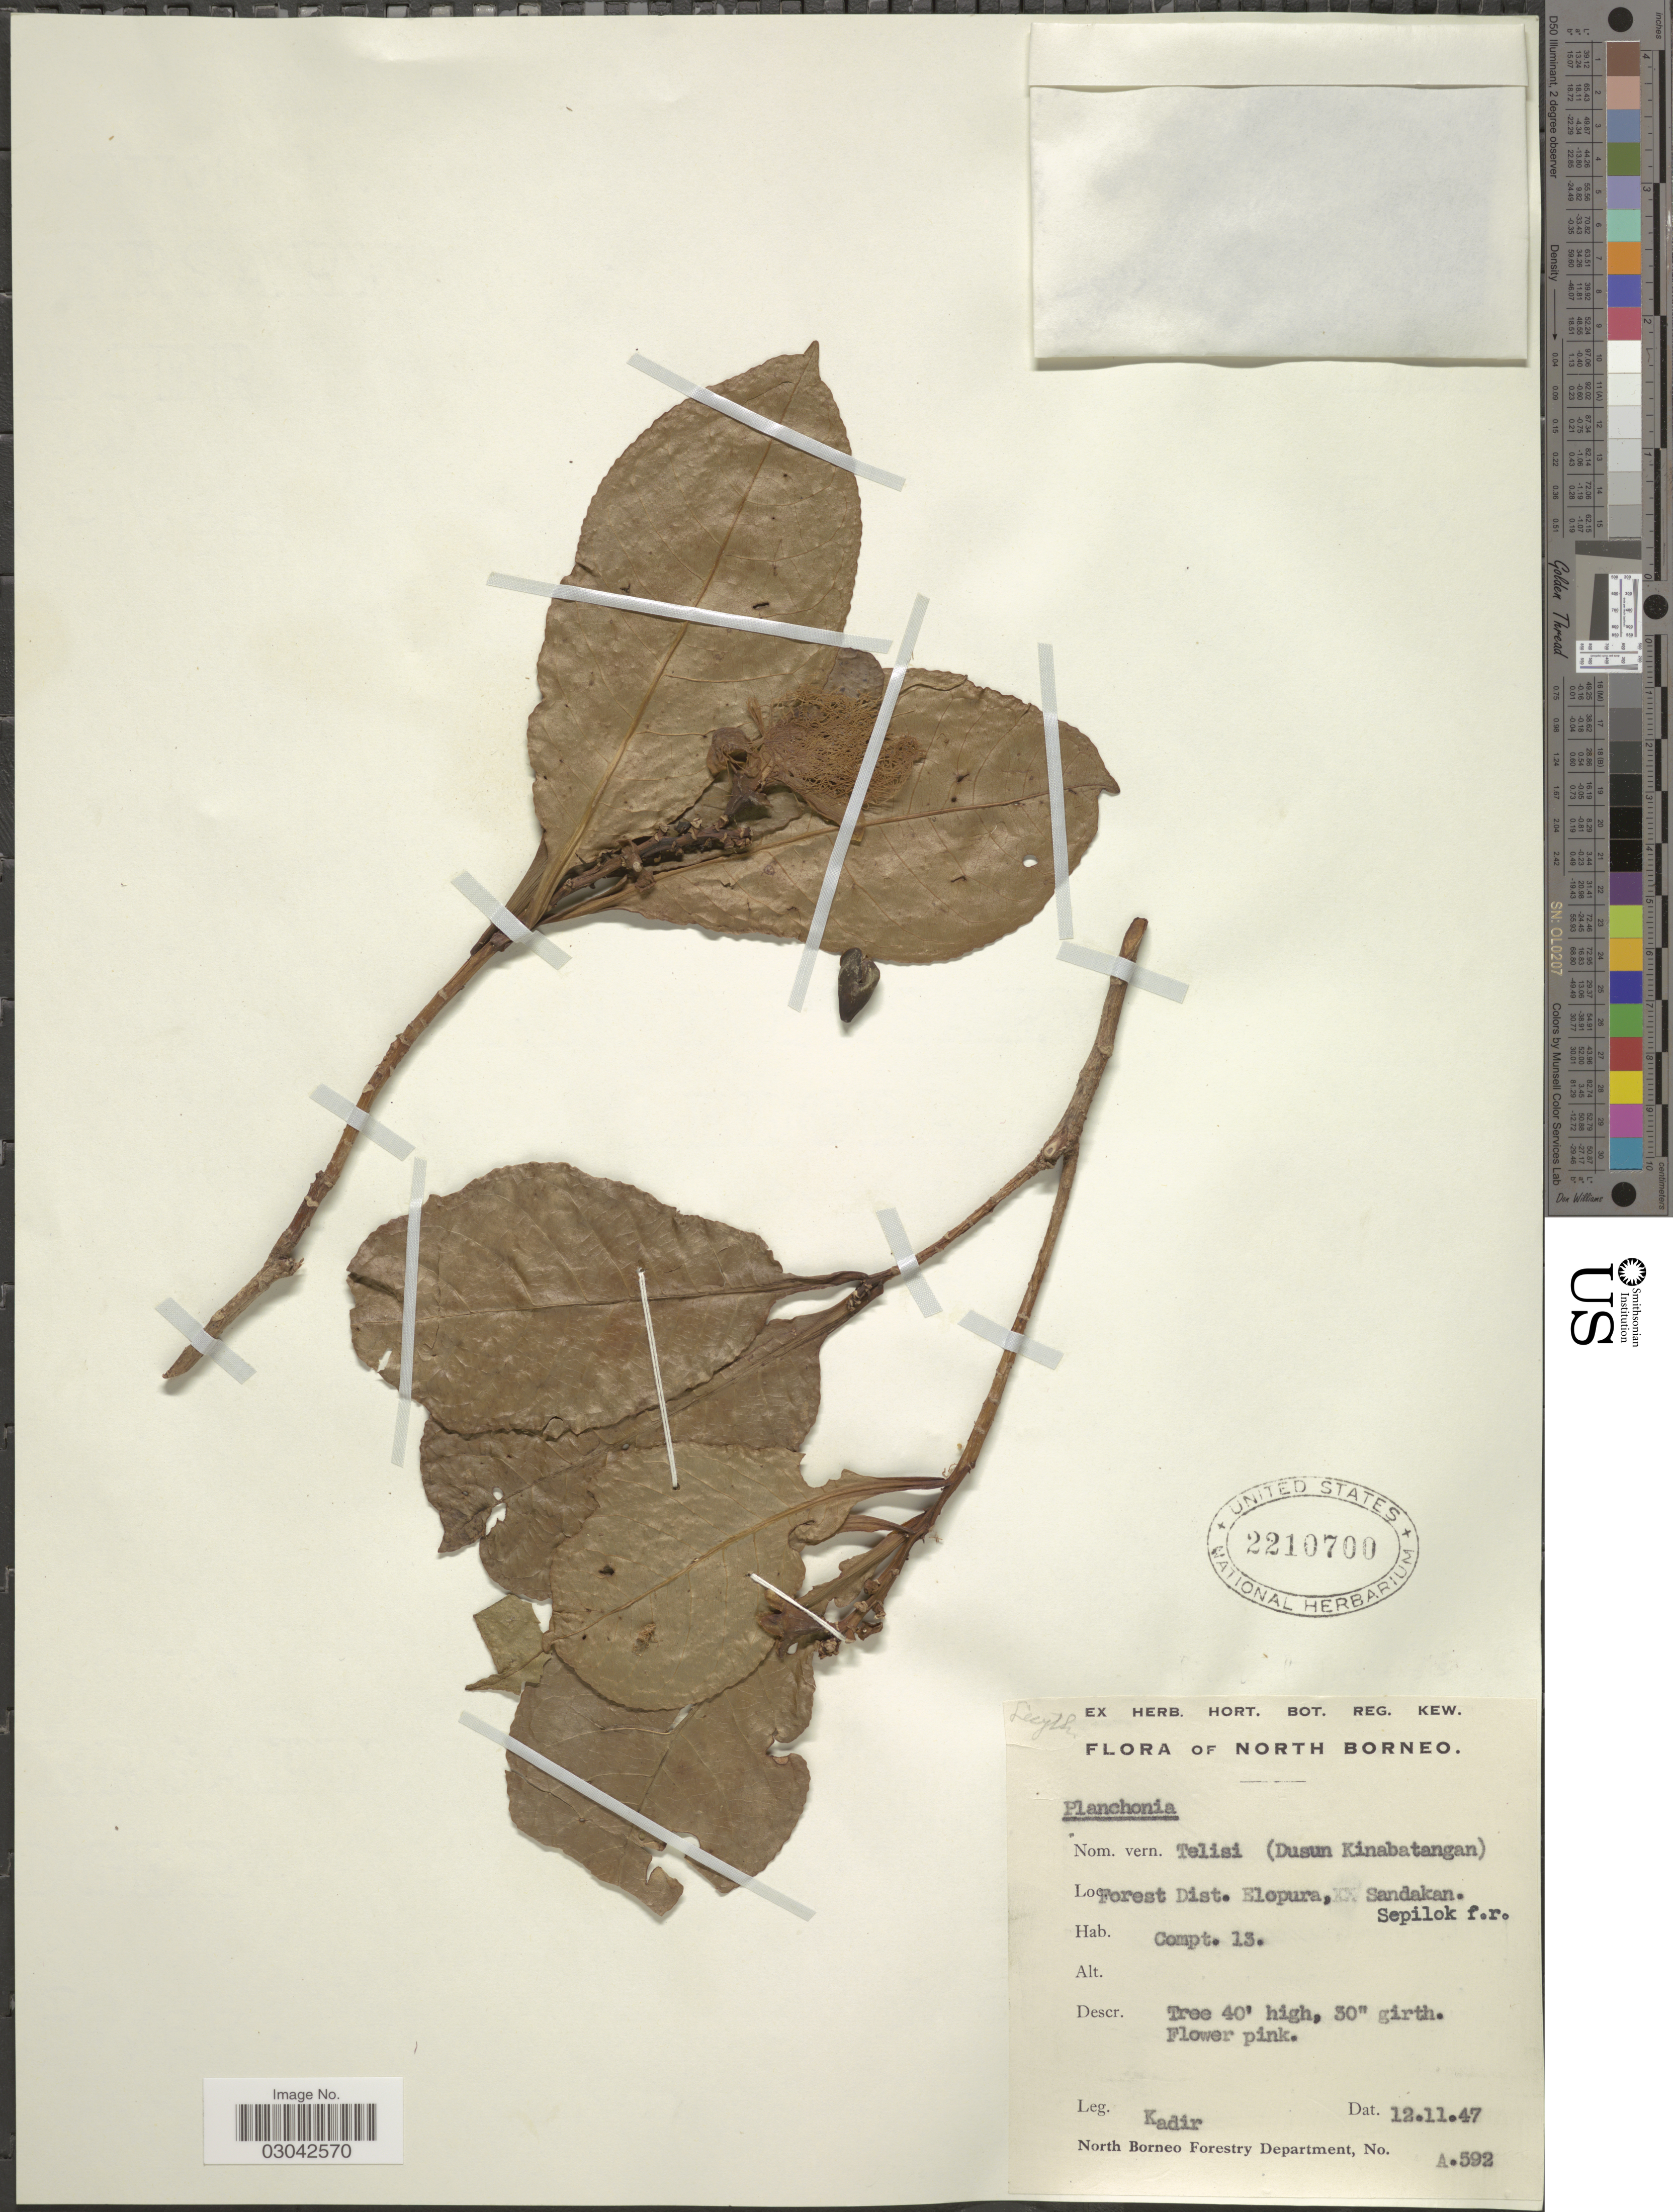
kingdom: Plantae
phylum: Tracheophyta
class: Magnoliopsida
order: Ericales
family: Lecythidaceae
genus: Planchonia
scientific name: Planchonia sp.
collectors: -. Kadir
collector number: A592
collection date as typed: Transcribed d/m/y: 12/11/47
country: Malaysia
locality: North Borneo. Forest Dist. Elopura, Sandakan Sepilok f.r. Compt. 13.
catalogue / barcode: US 2210700